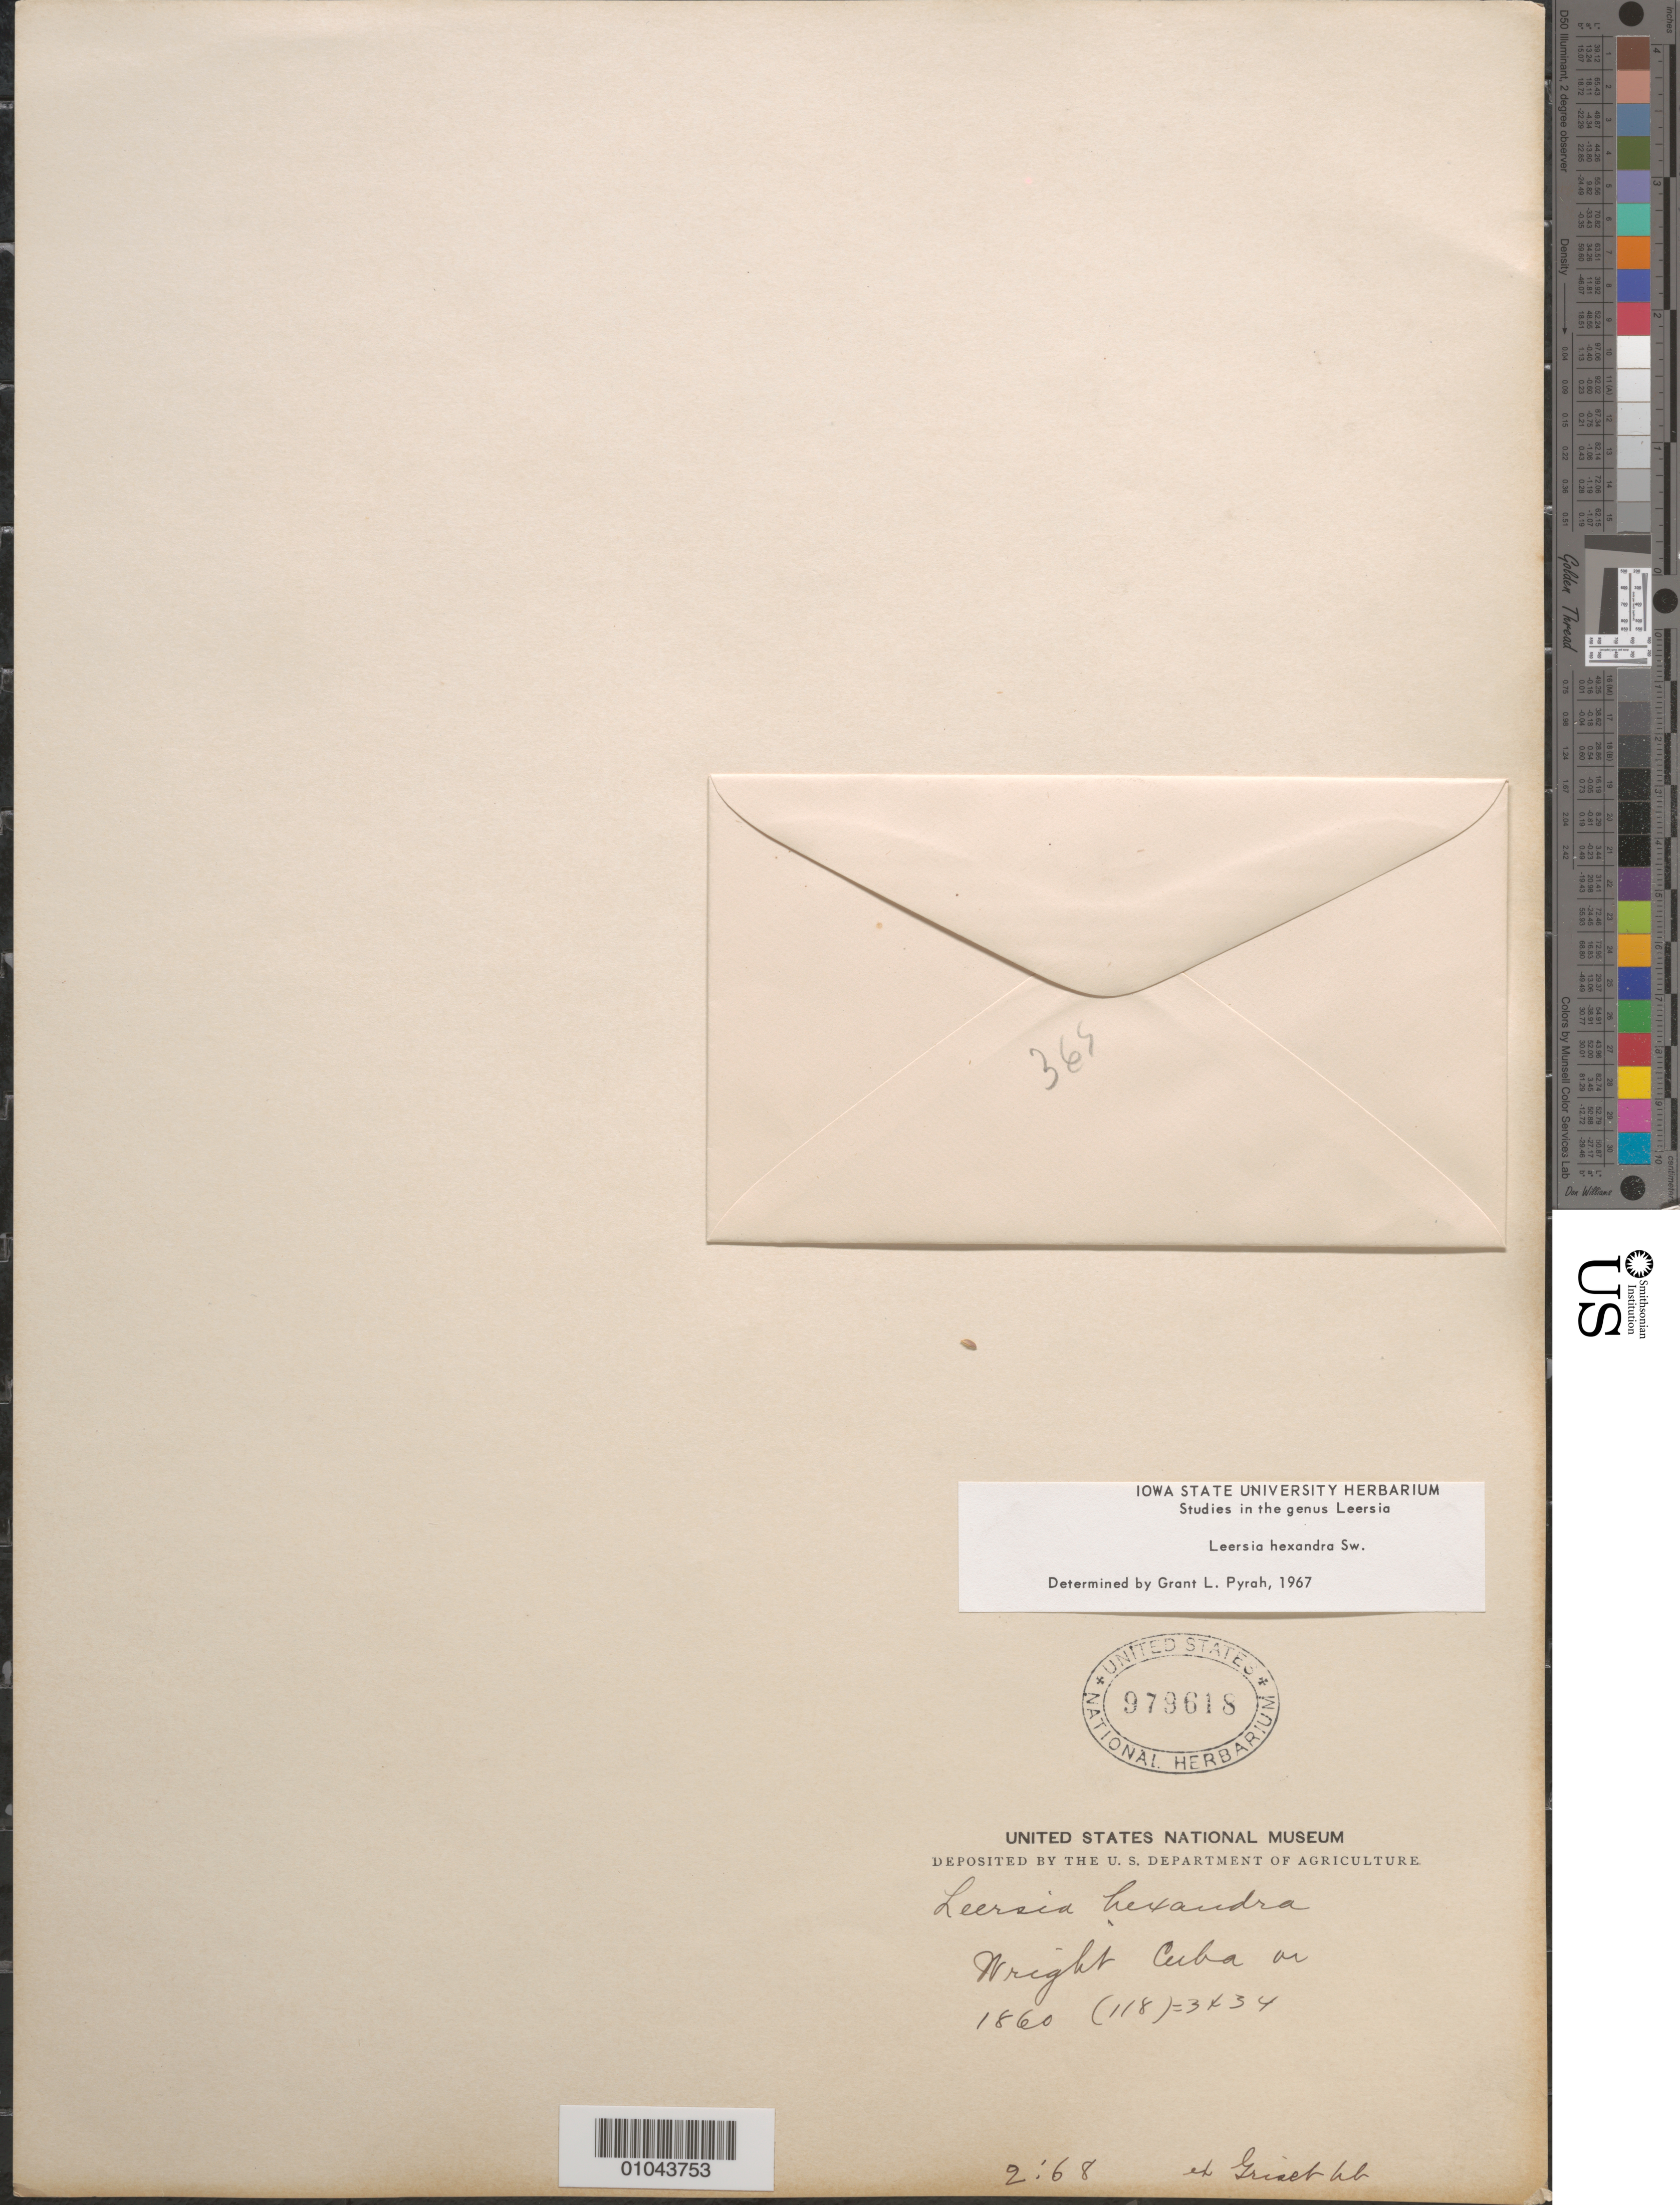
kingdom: Plantae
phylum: Tracheophyta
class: Liliopsida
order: Poales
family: Poaceae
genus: Leersia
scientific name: Leersia hexandra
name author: Sw.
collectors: C. Wright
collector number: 365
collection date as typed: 01 Jan 1860 to 31 Dec 1860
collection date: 1860-01-01/1860-12-31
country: Cuba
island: Cuba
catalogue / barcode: US 979618